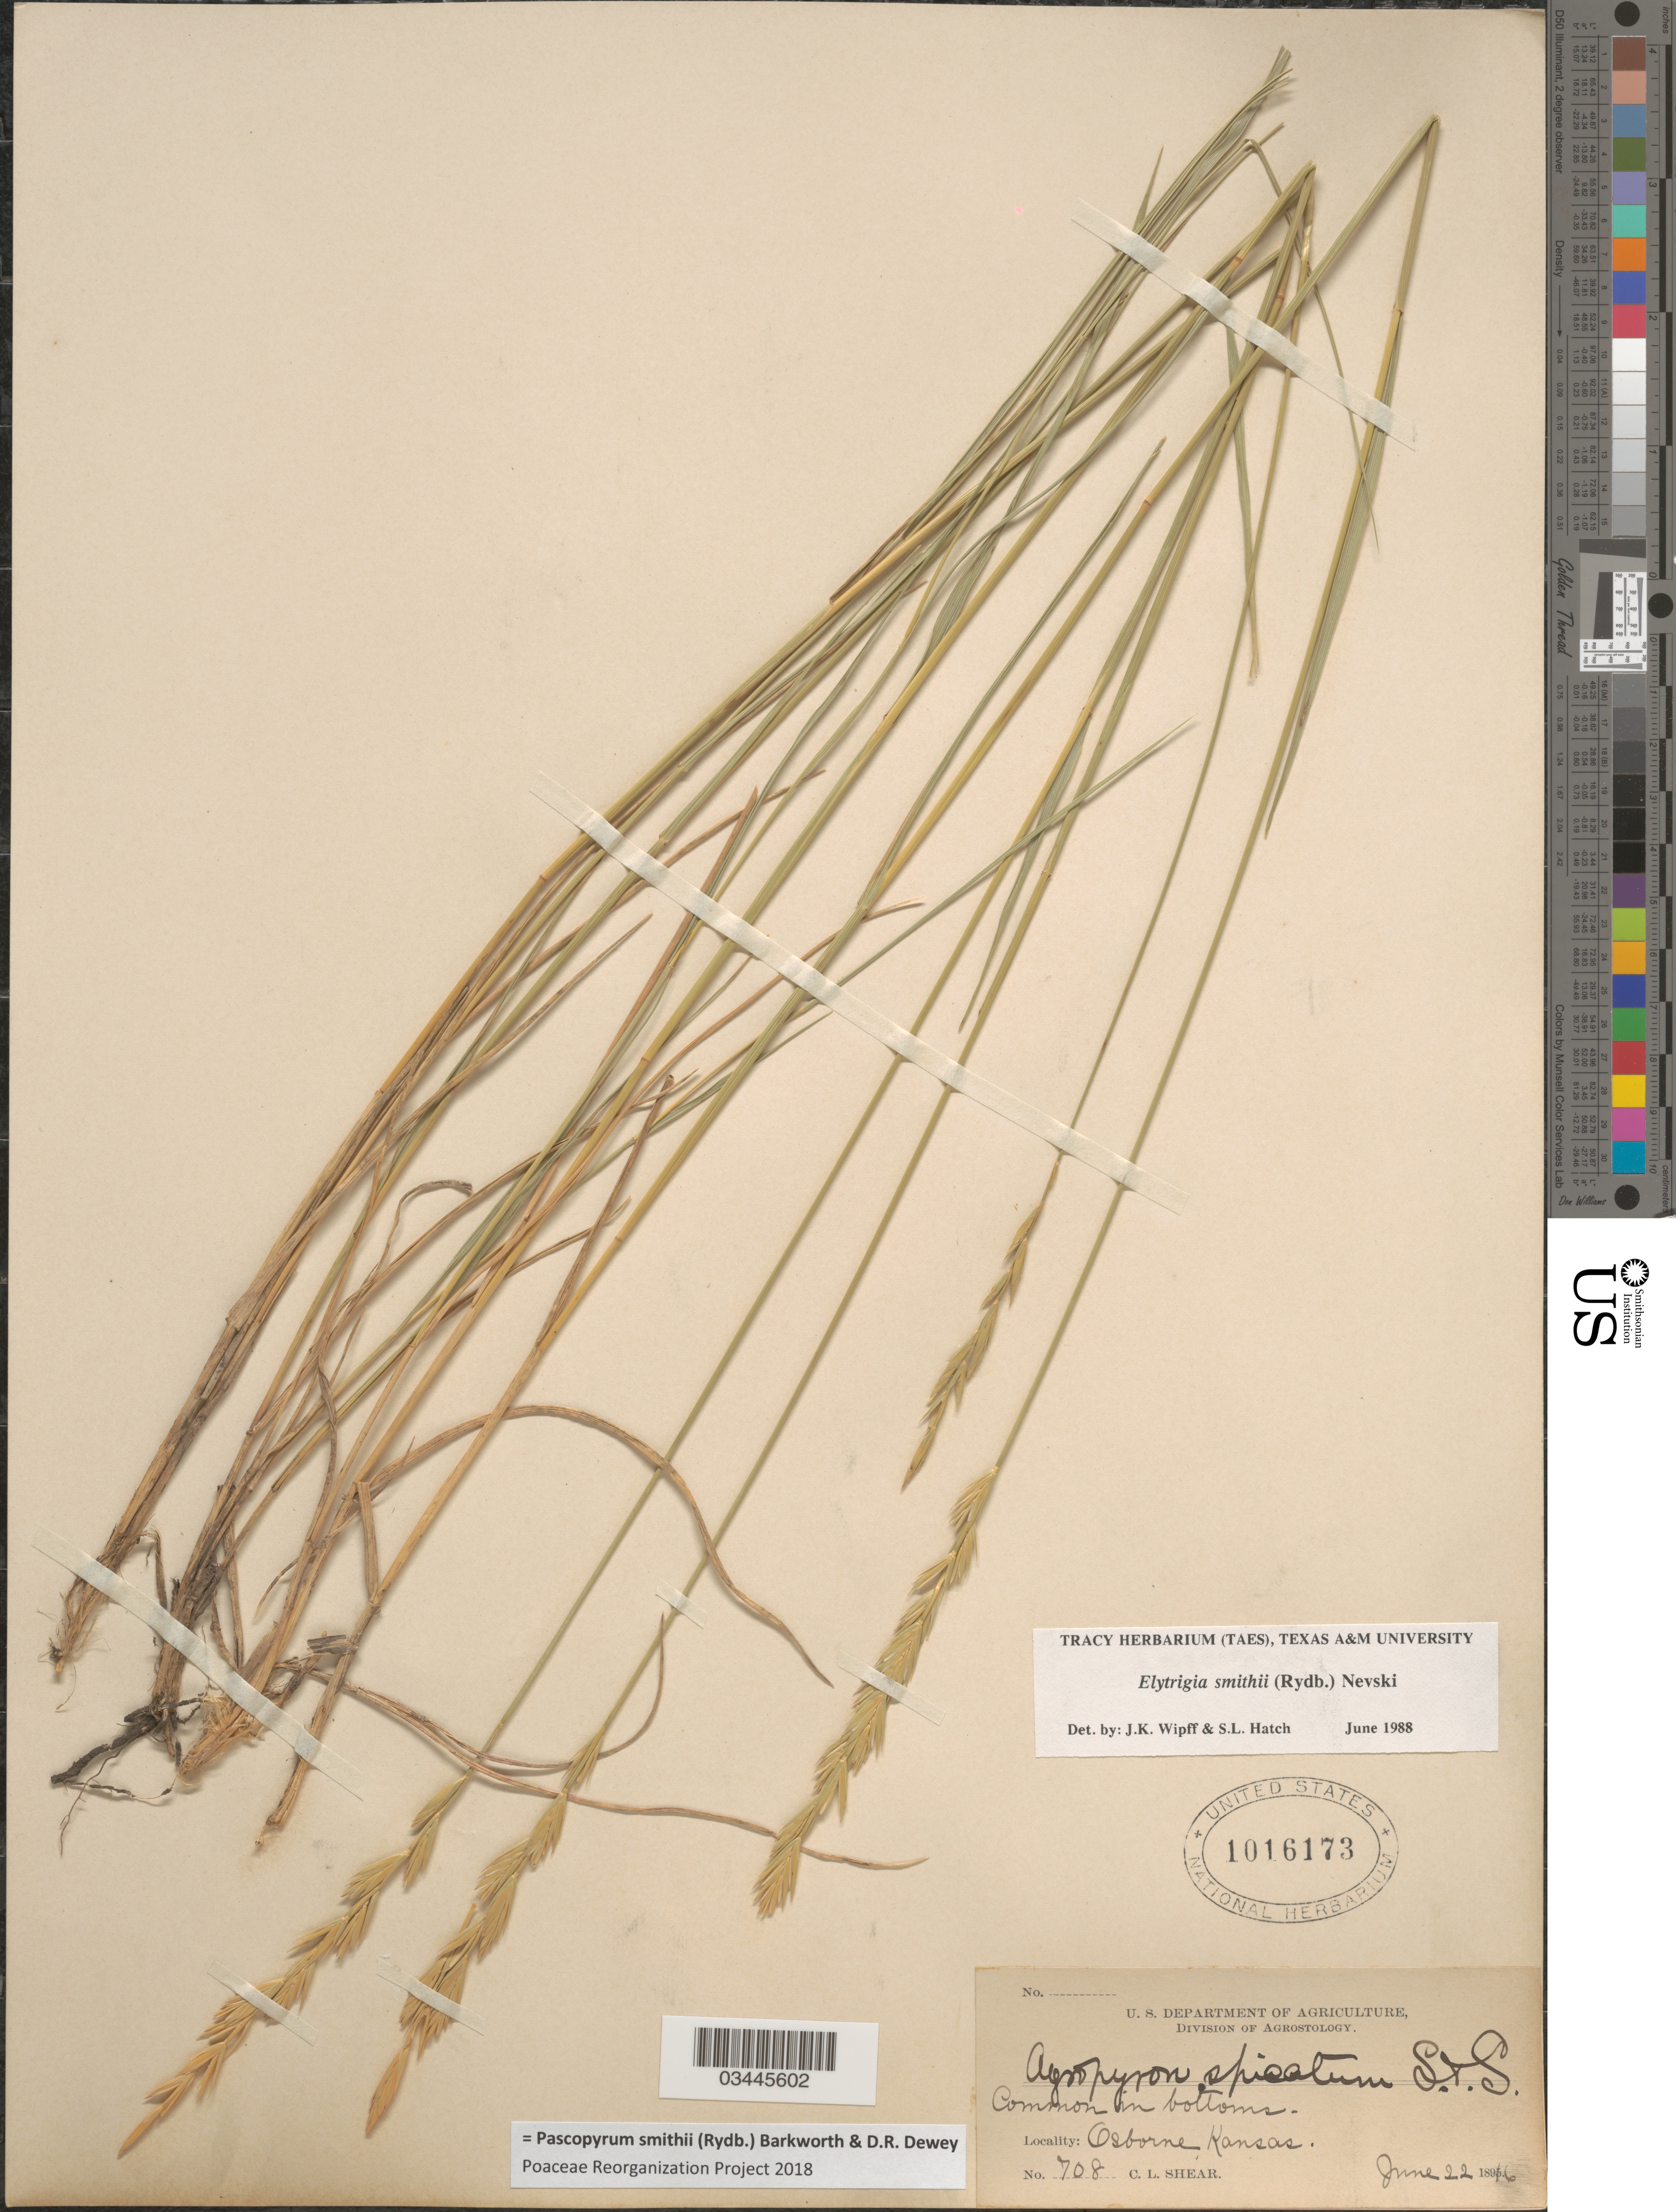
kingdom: Plantae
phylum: Tracheophyta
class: Liliopsida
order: Poales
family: Poaceae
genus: Pascopyrum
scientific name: Pascopyrum smithii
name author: (Rydb.) Barkworth & Dewey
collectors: C. L. Shear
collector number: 708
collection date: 1896-06-22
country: United States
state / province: Kansas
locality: Osborne.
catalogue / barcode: US 1016173